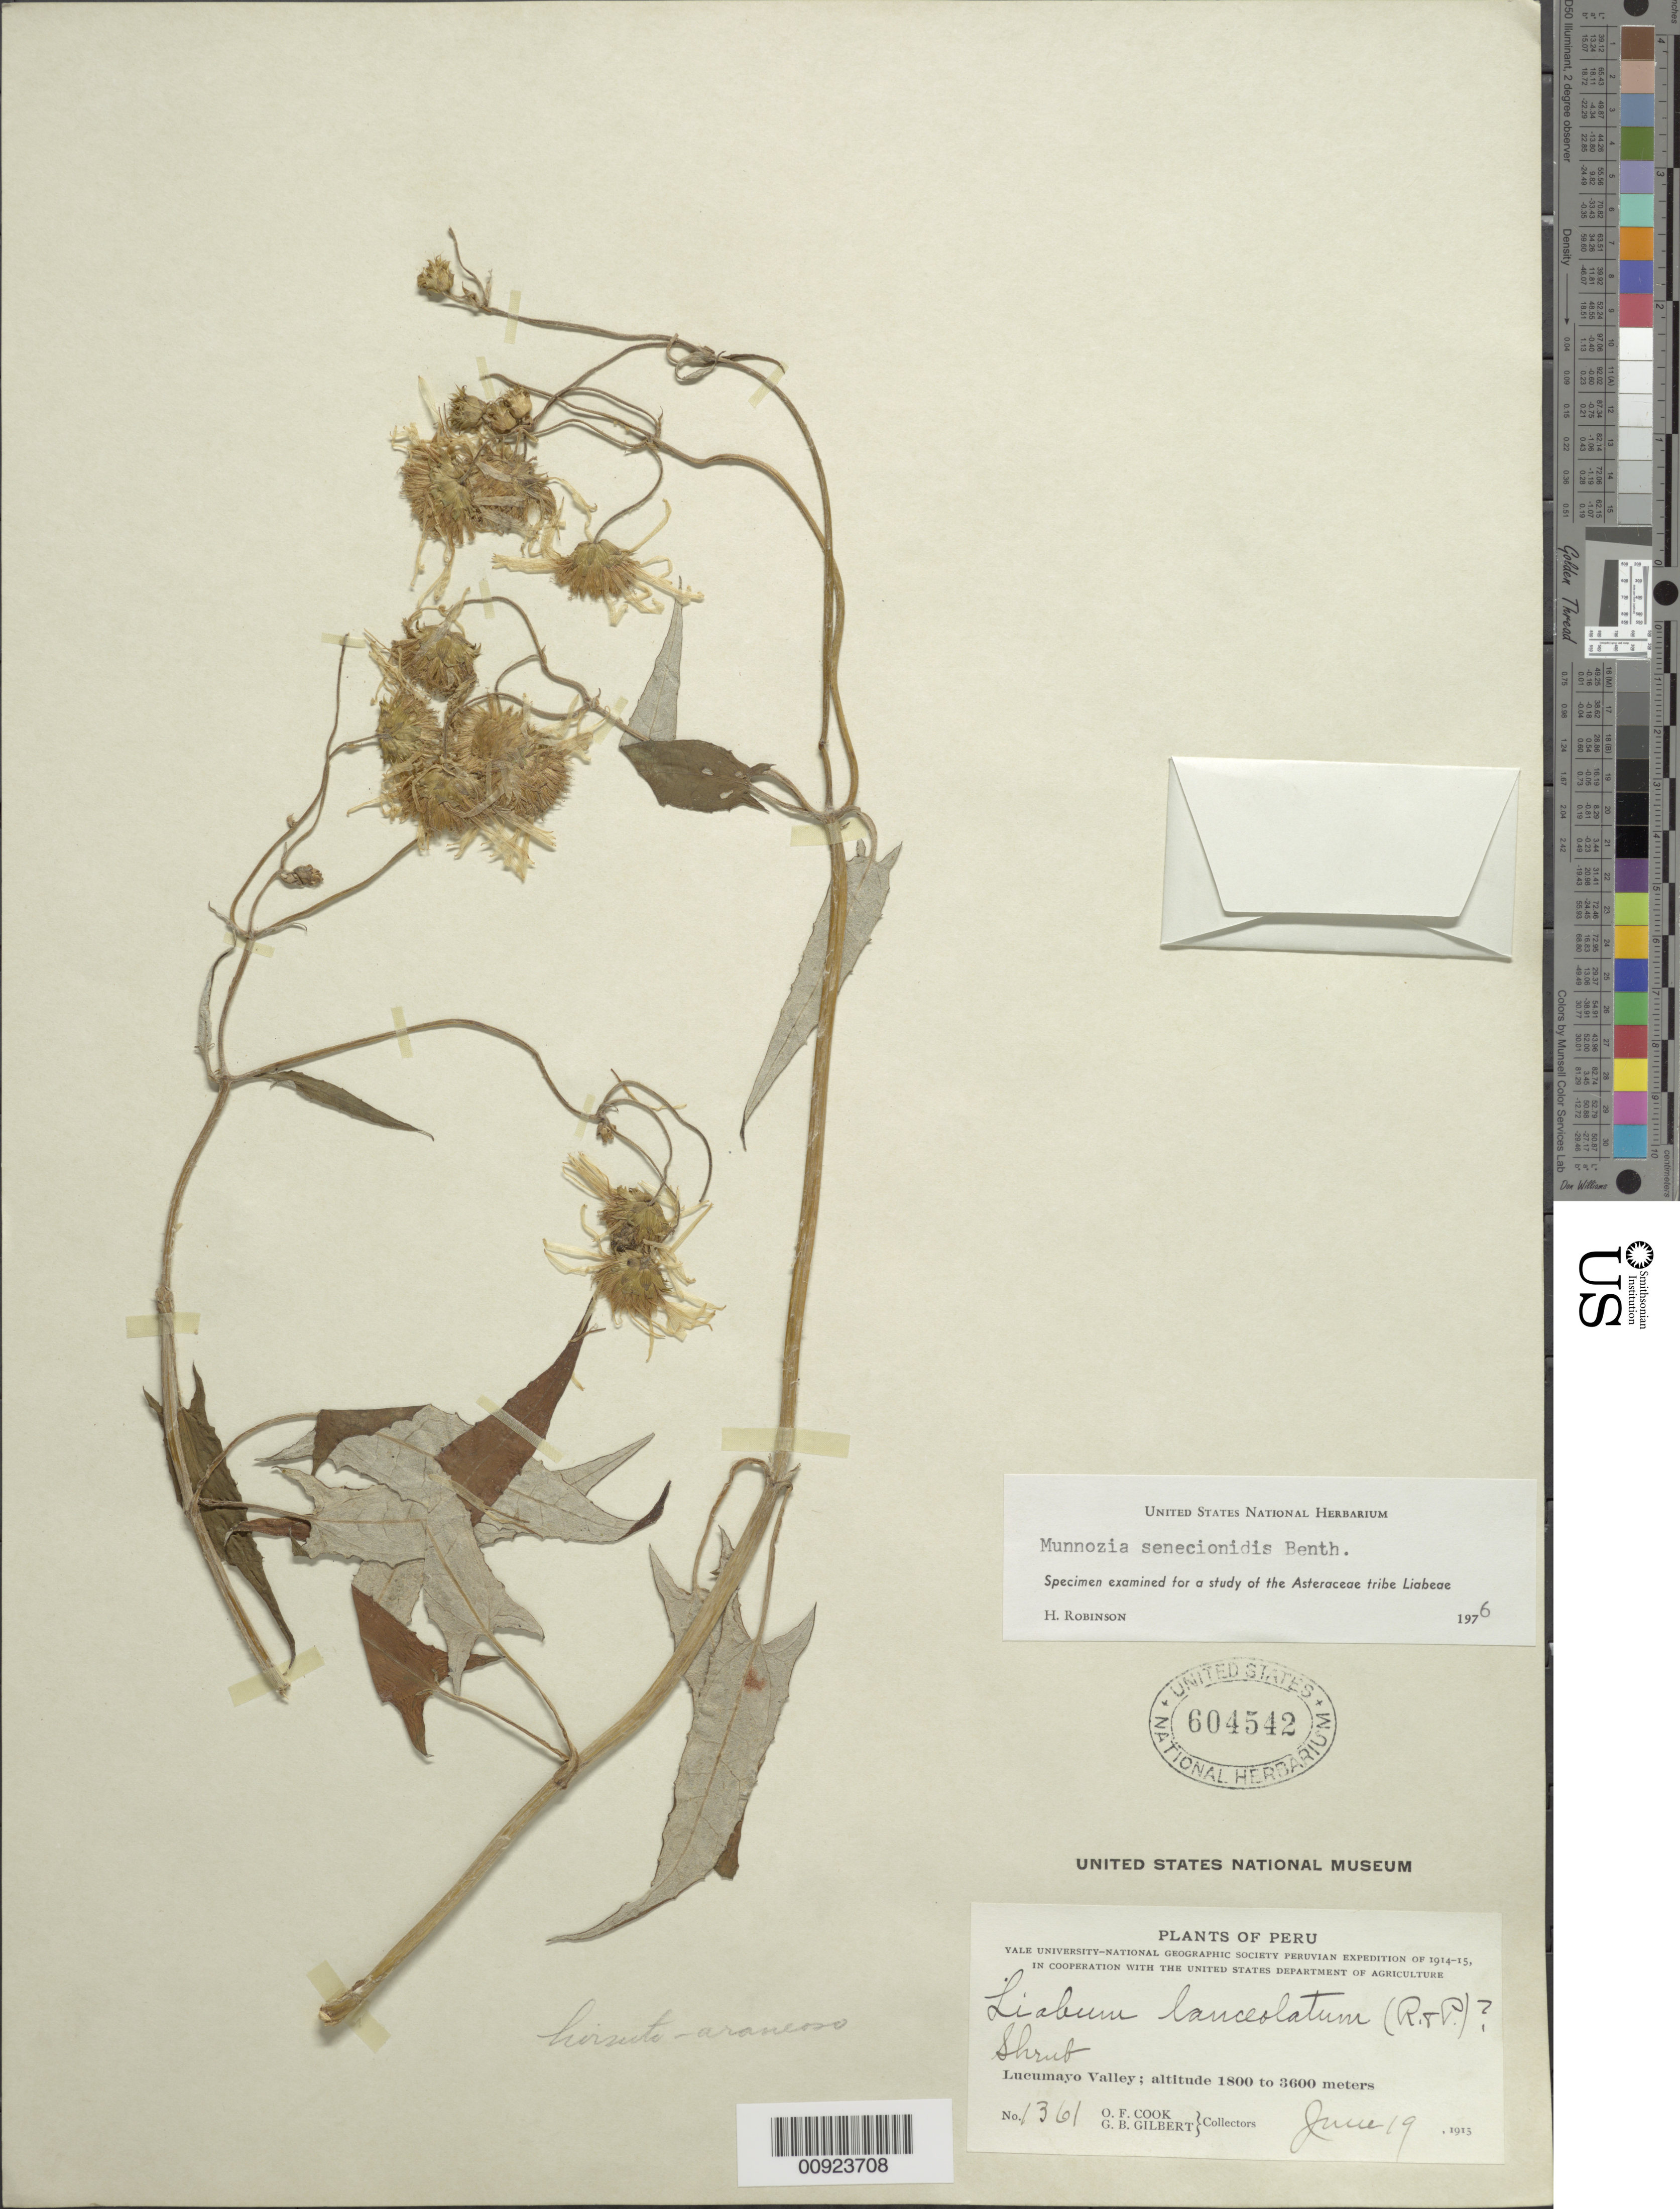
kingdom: Plantae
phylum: Tracheophyta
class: Magnoliopsida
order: Asterales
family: Asteraceae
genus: Munnozia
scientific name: Munnozia senecionidis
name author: Benth.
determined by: Robinson, Harold E., (US)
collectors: O. F. Cook & G. B. Gilbert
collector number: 1361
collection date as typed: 19 June 1913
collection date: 1913-06-19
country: Peru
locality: Lucumayo Valley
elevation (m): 1800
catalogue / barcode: US 604542